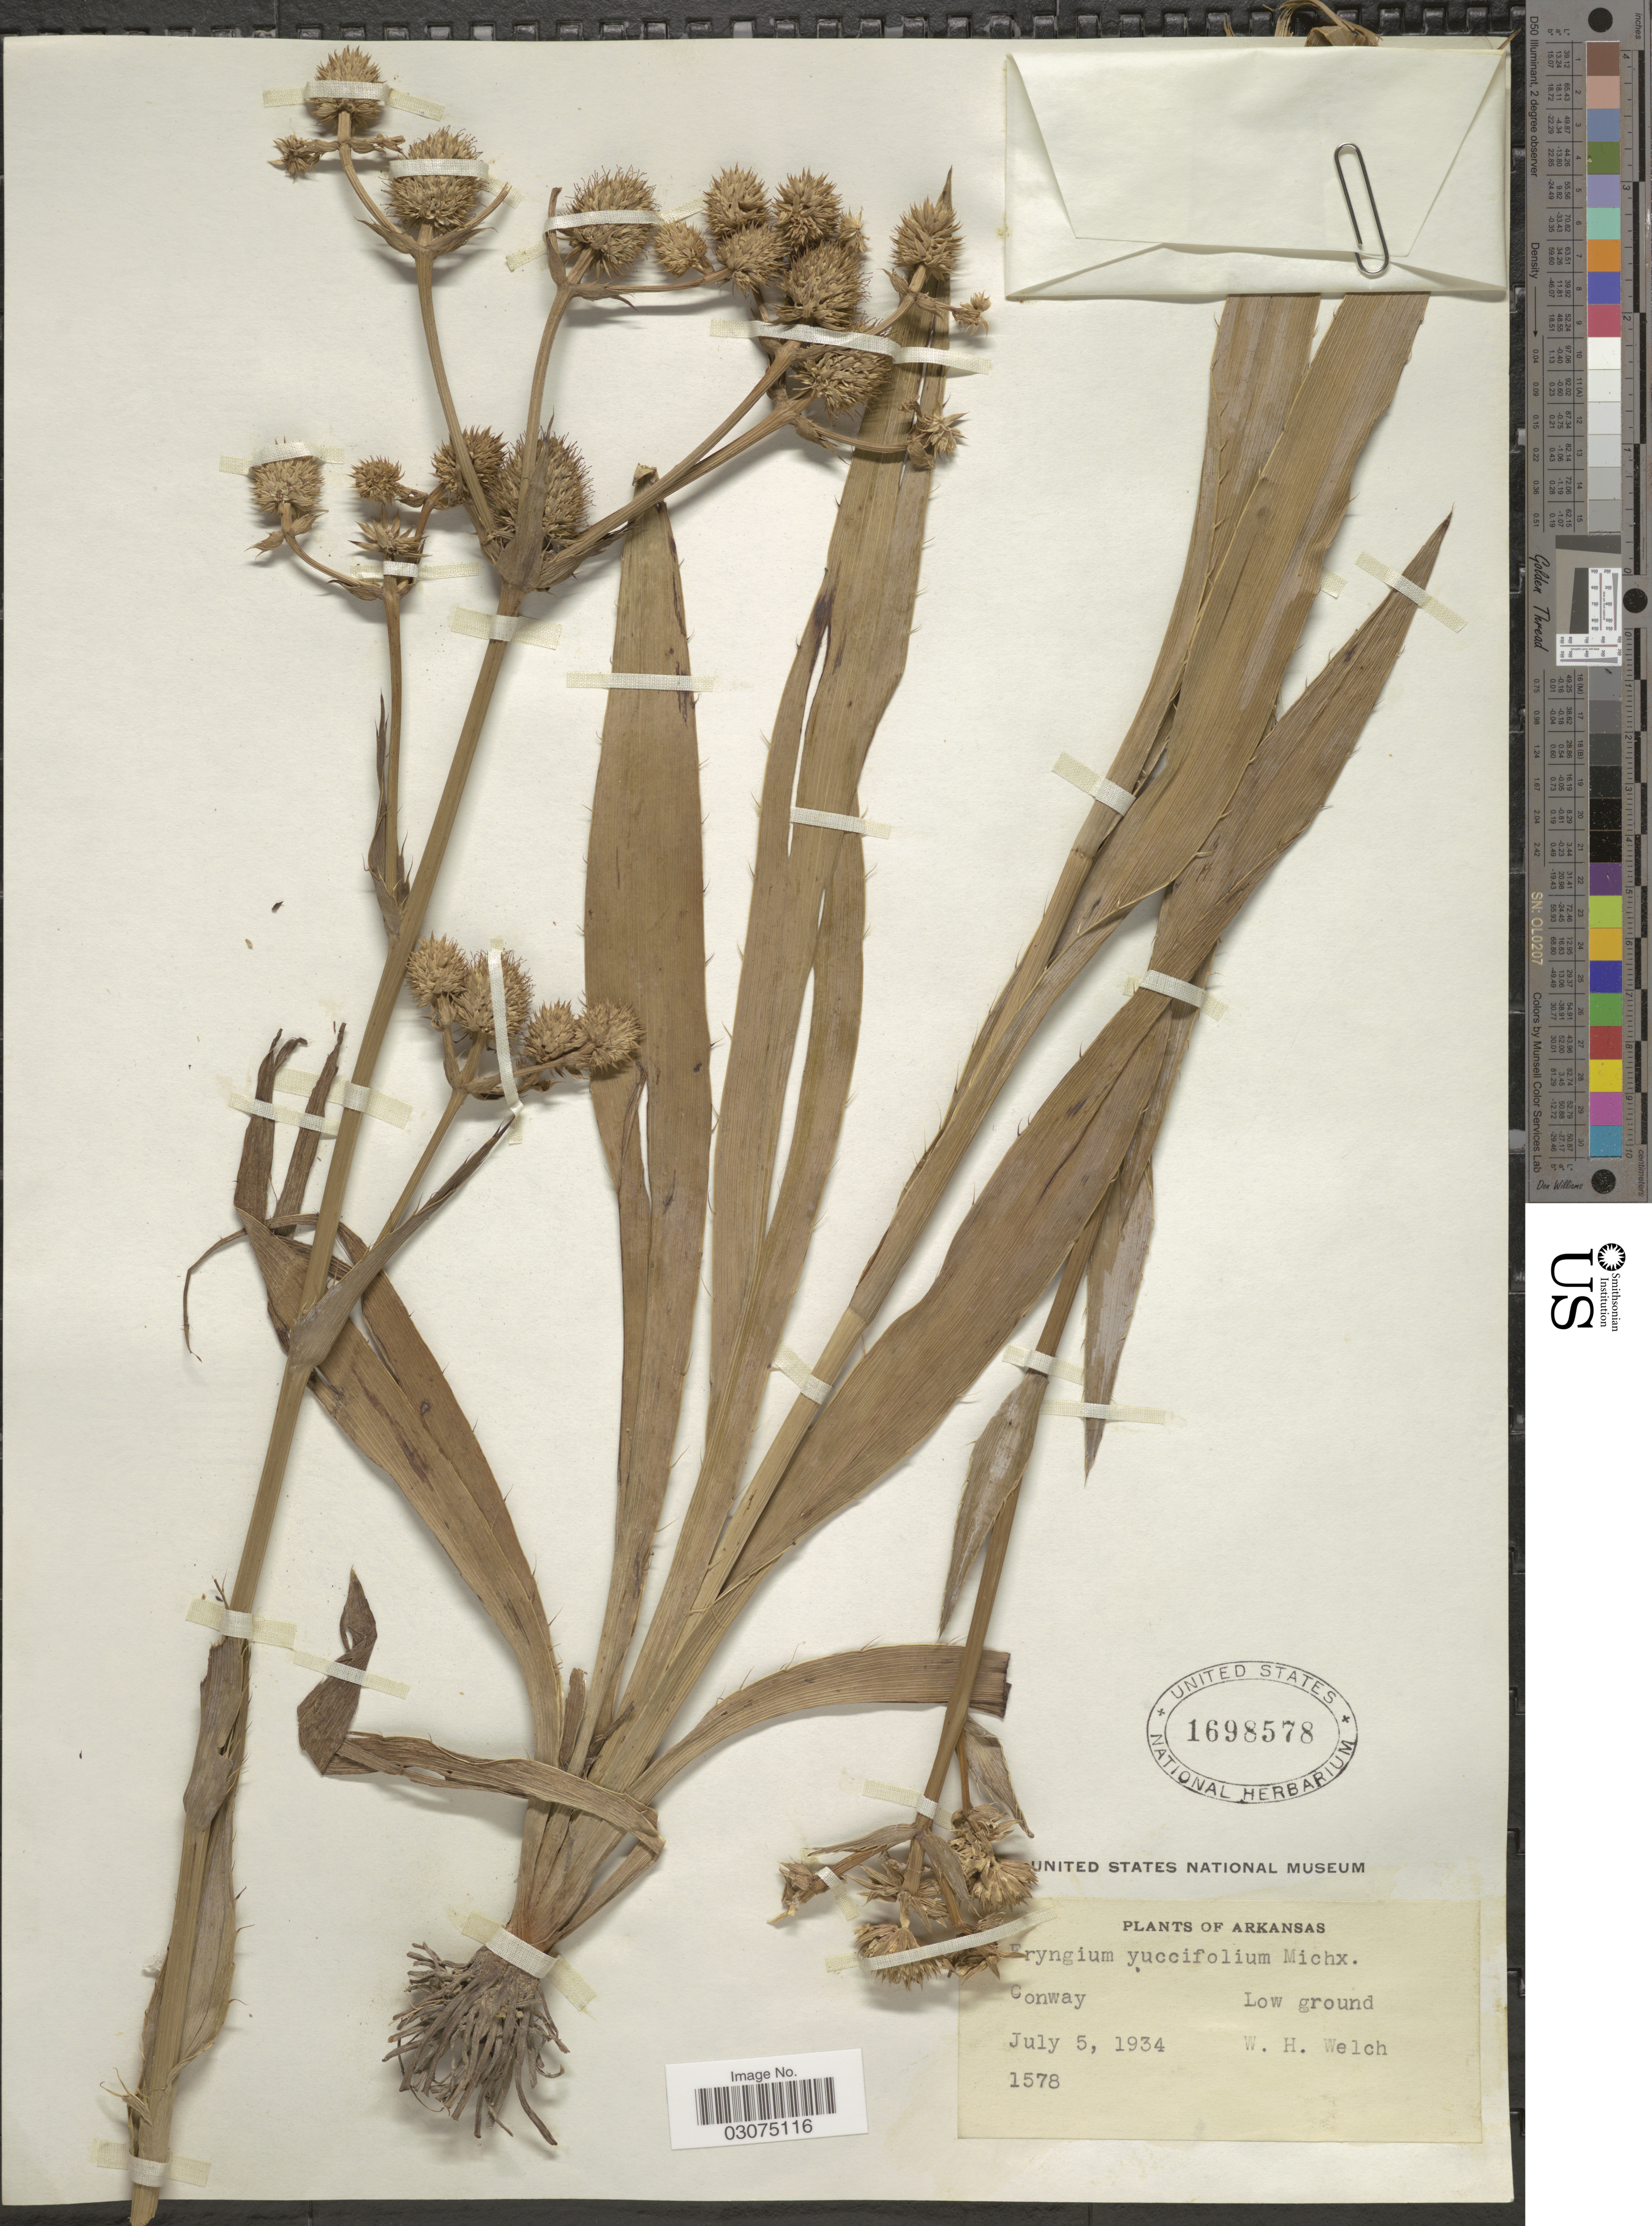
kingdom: Plantae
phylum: Tracheophyta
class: Magnoliopsida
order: Apiales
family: Apiaceae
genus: Eryngium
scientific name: Eryngium yuccifolium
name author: Michx.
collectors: W. H. Welch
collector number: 1578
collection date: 1934-07-05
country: United States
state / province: Arkansas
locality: Conway.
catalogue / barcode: US 1698578